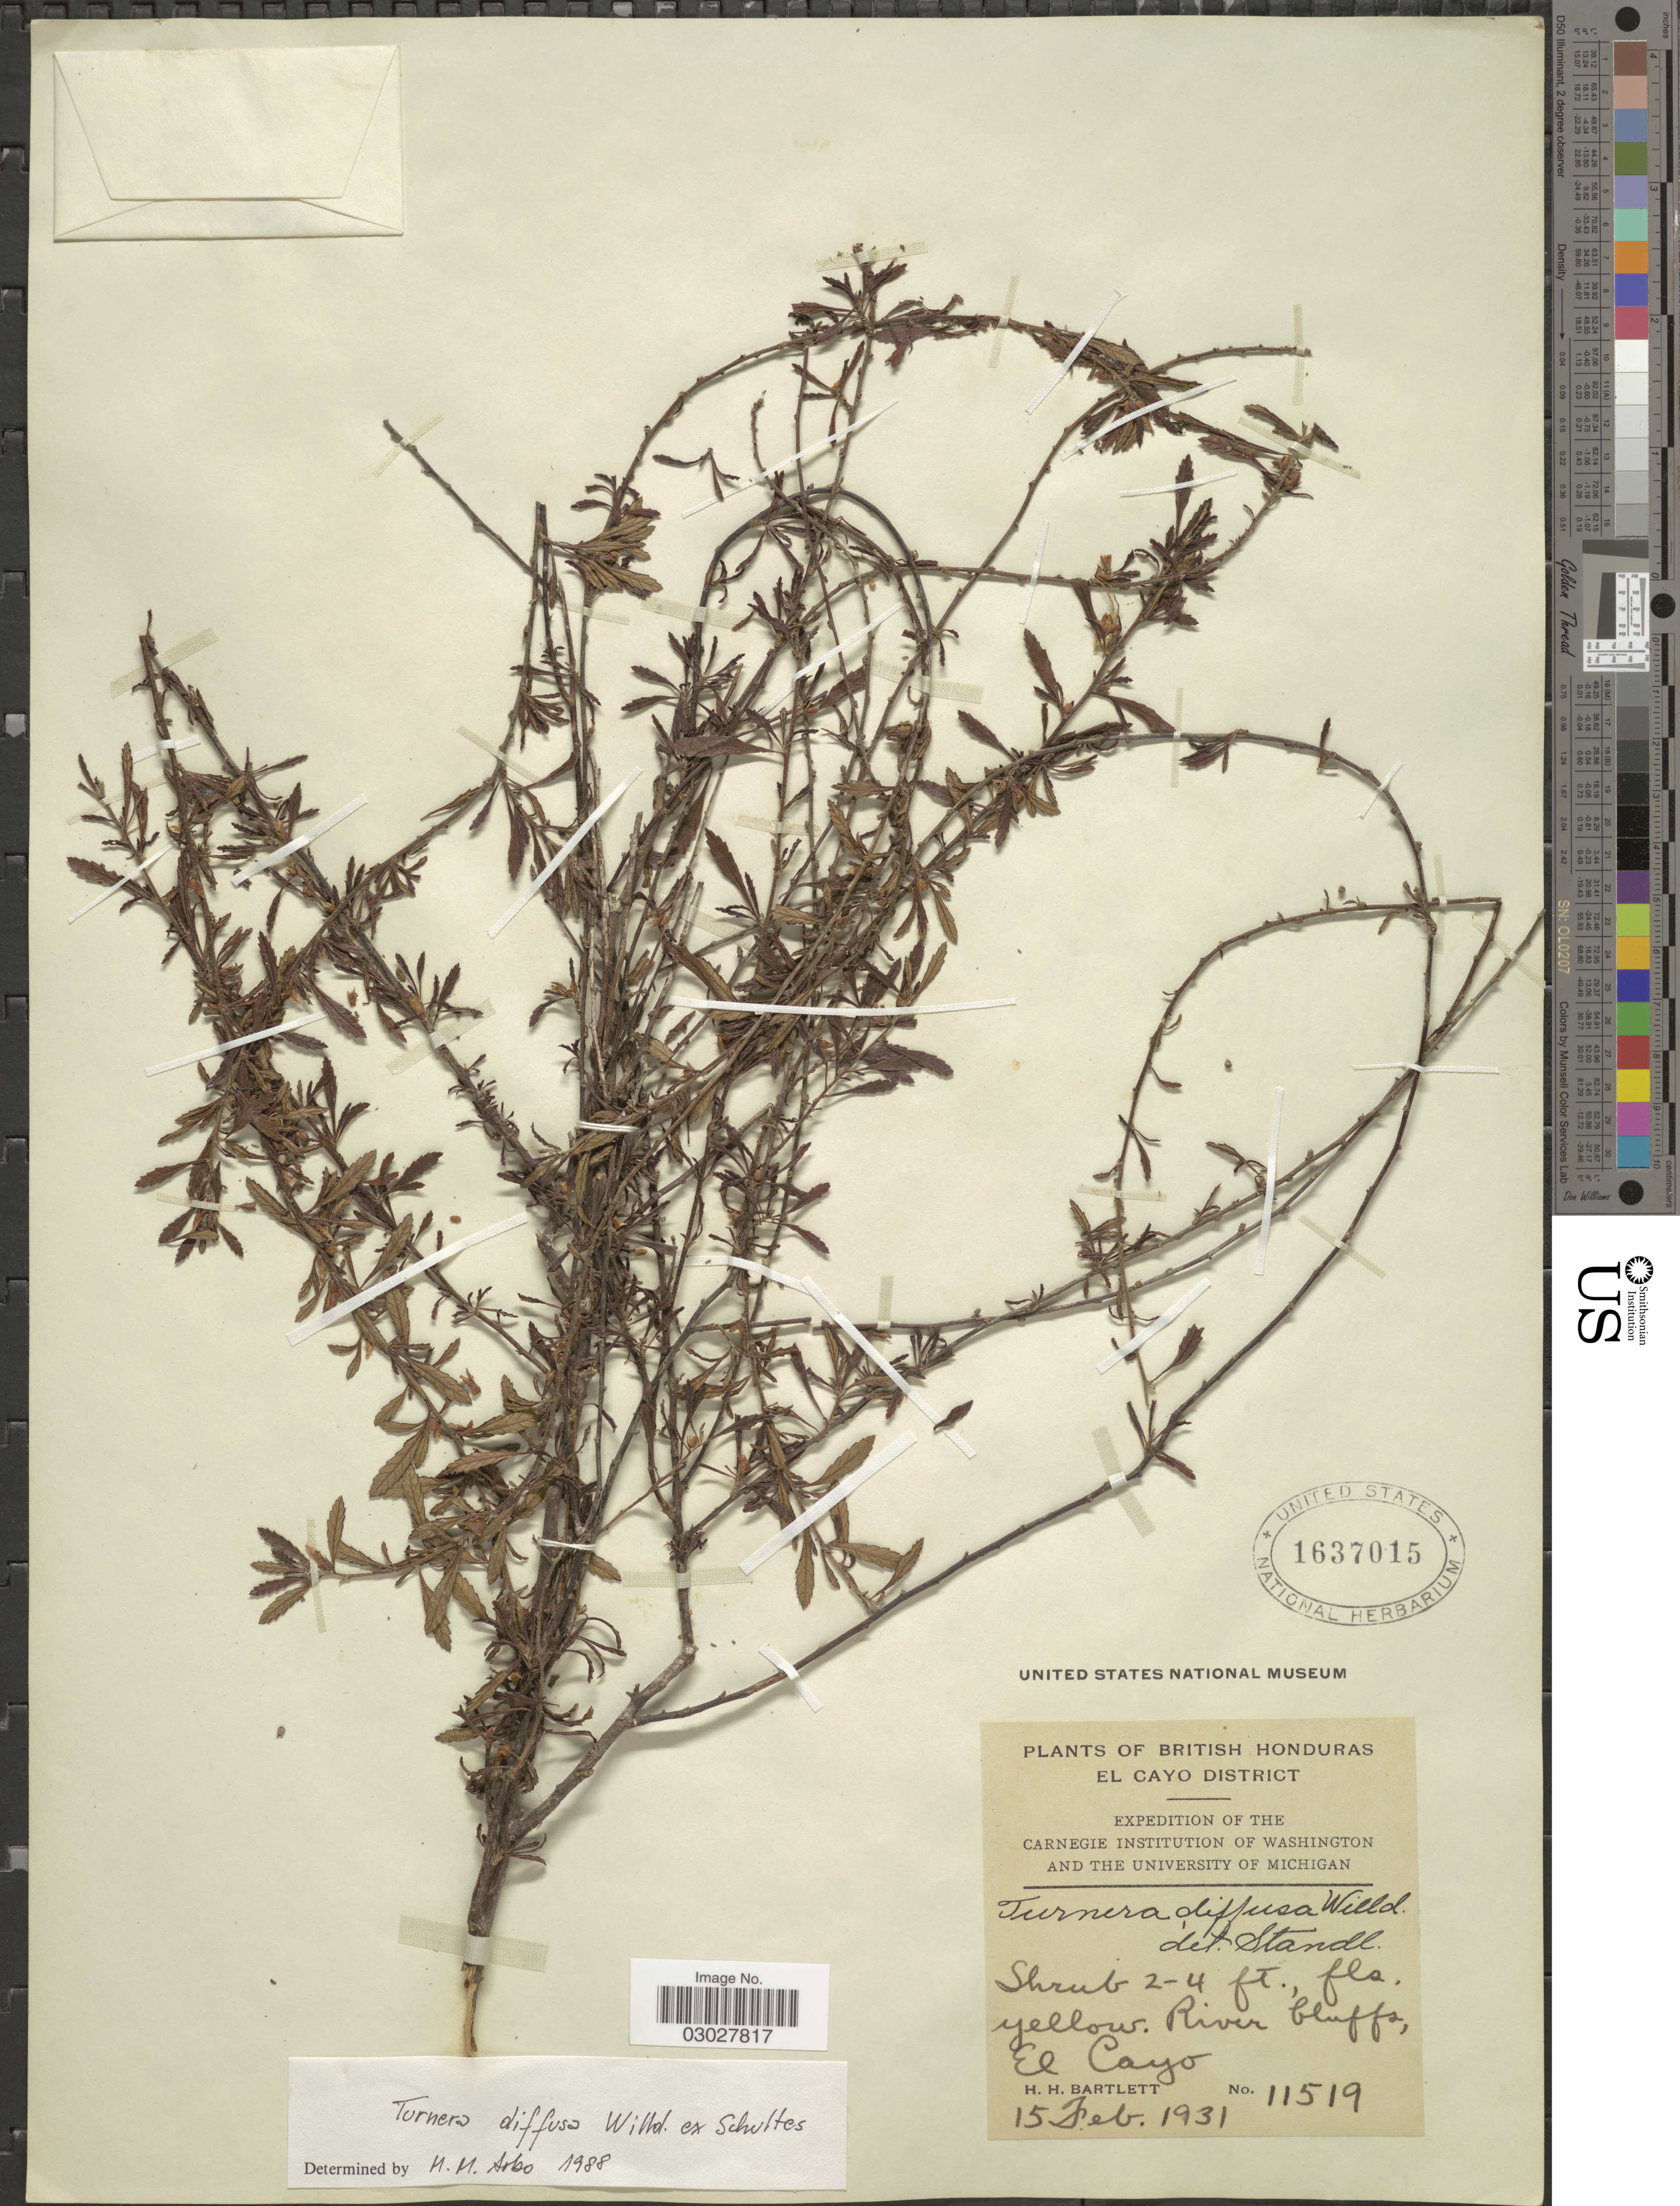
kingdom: Plantae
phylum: Tracheophyta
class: Magnoliopsida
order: Malpighiales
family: Turneraceae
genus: Turnera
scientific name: Turnera diffusa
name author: Willd. ex Schult.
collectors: H. H. Bartlett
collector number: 11519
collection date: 1931-02-15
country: Belize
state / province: Cayo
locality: British Honduras. El Cayo District. River bluffs, El Cayo.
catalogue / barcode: US 1637015